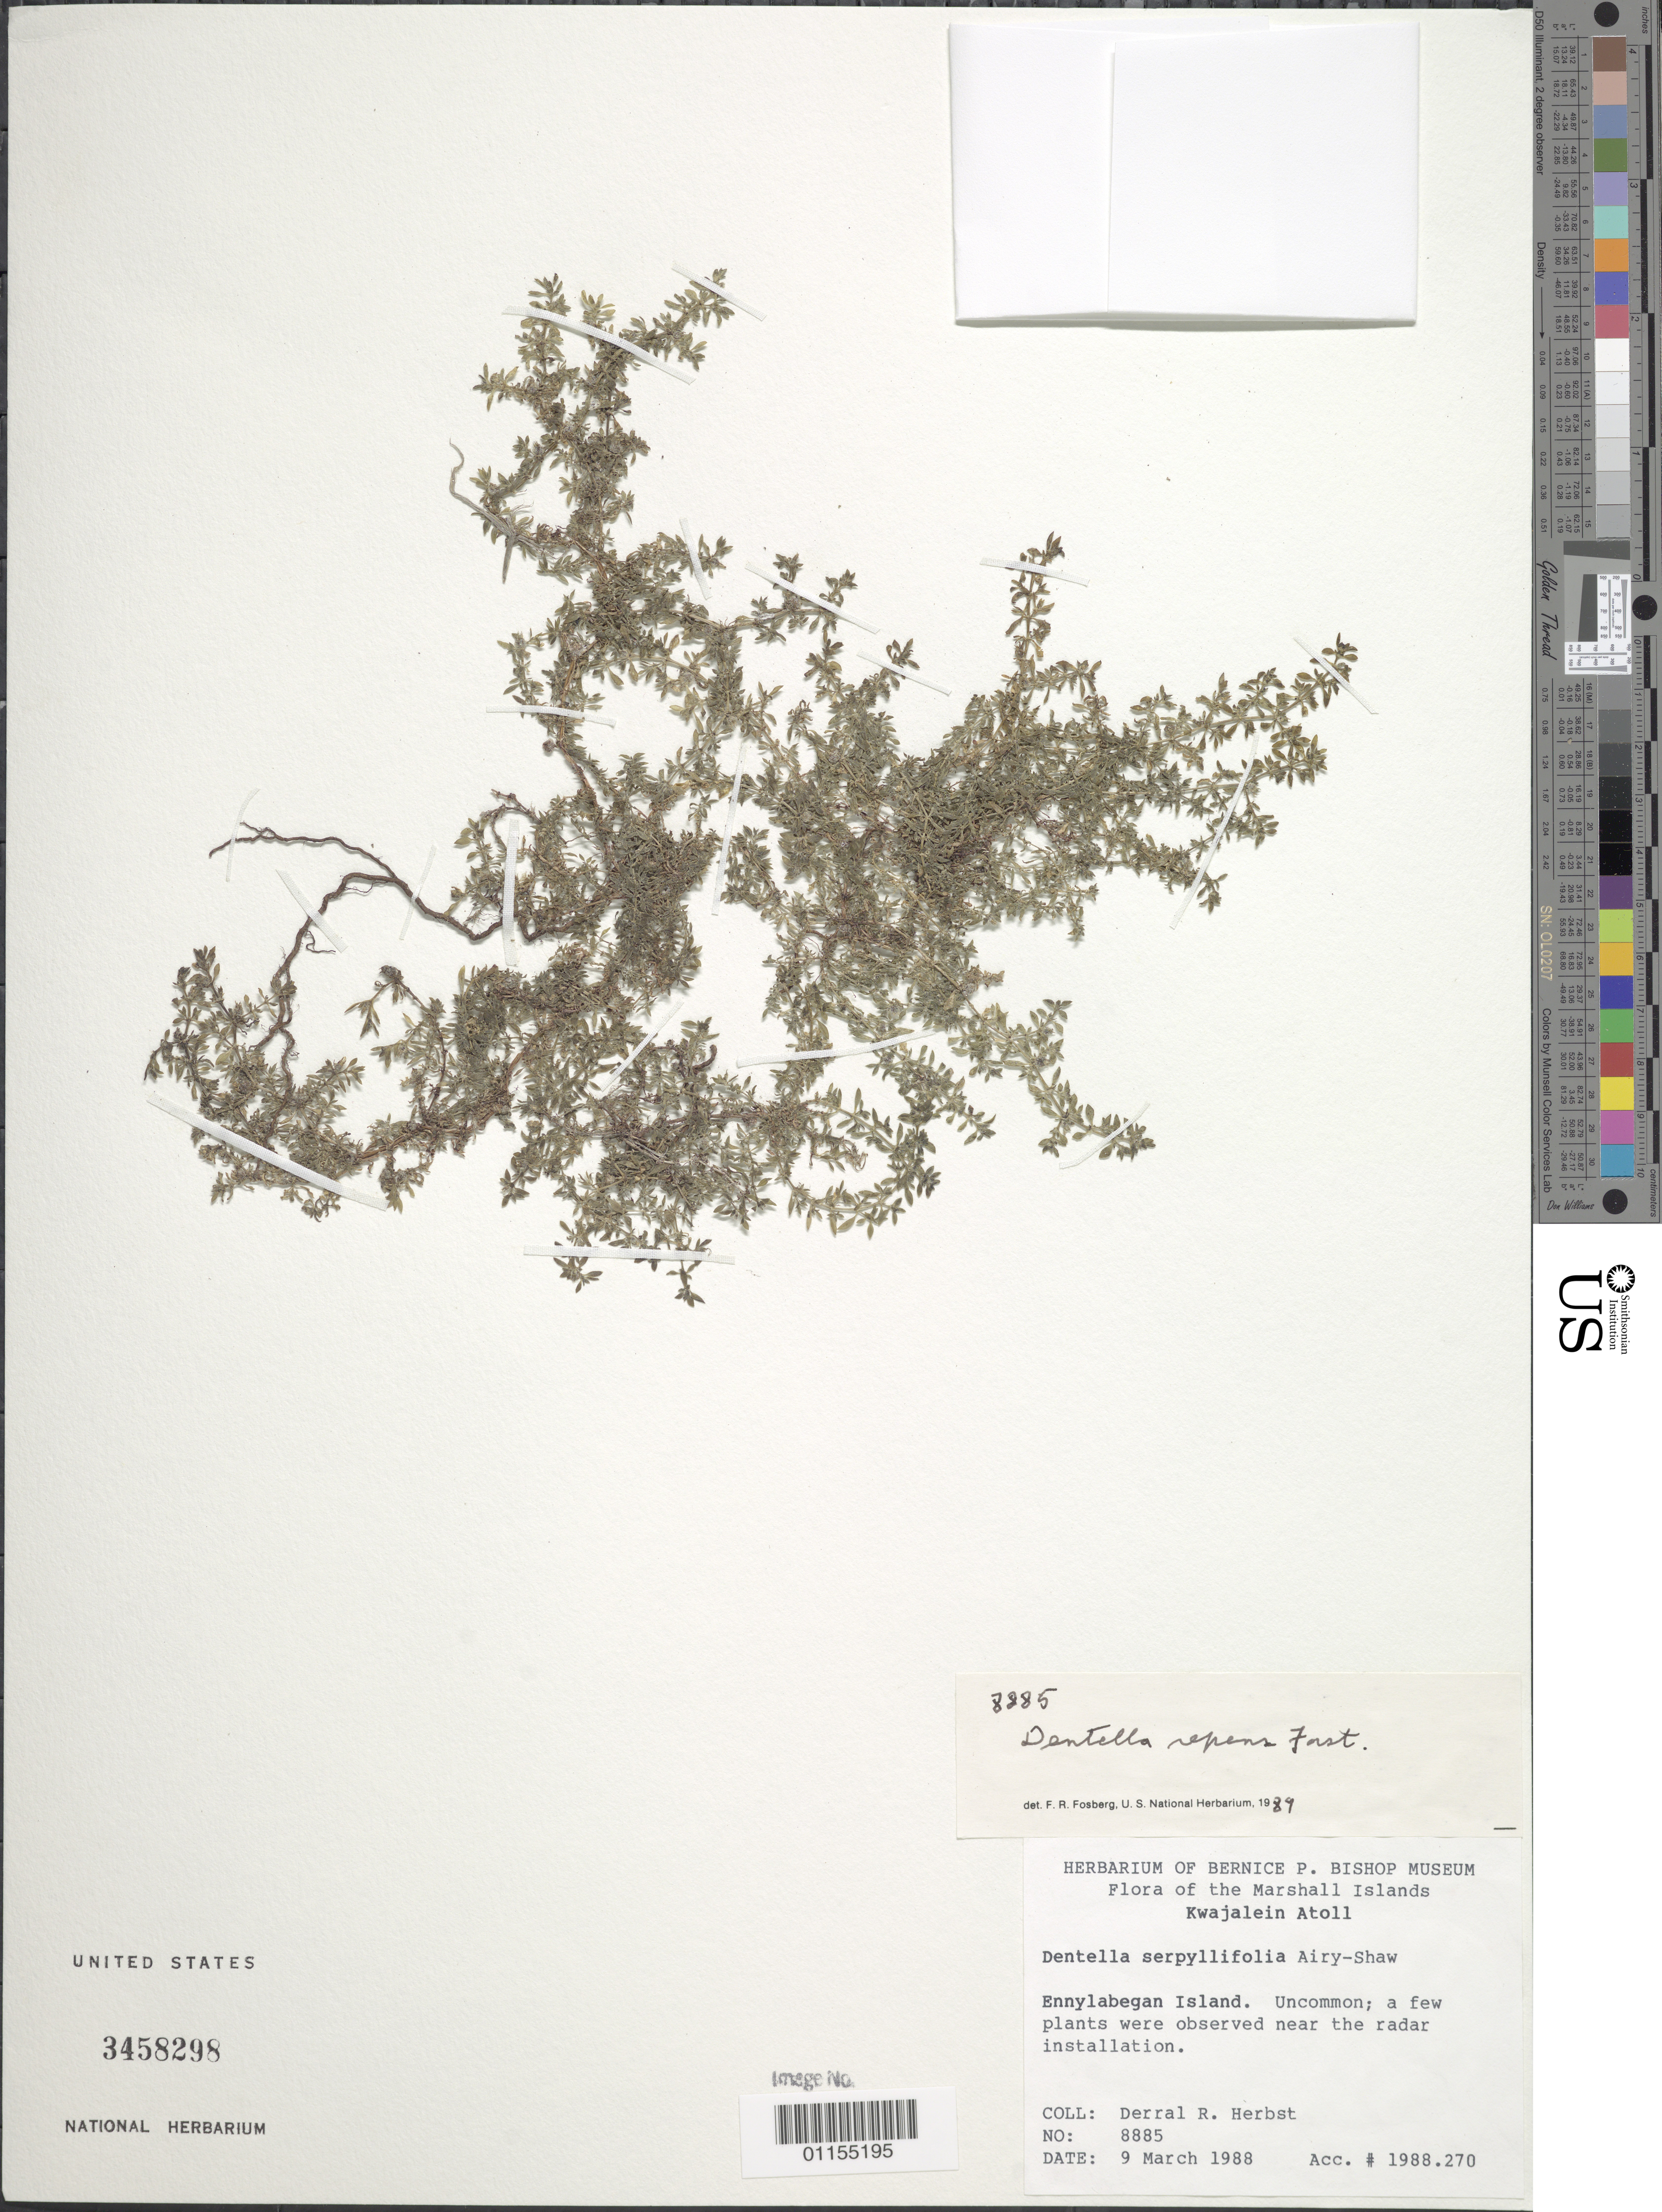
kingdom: Plantae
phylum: Tracheophyta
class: Magnoliopsida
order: Gentianales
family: Rubiaceae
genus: Dentella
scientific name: Dentella repens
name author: J.R. Forst. & G. Forst.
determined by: Fosberg, F. R.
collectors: D. R. Herbst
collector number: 8885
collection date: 1988-03-09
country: Marshall Islands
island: Kwajelein Atoll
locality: Ennylabegan Island, a few plants were observed near the radar installation.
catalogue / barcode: US 3458298